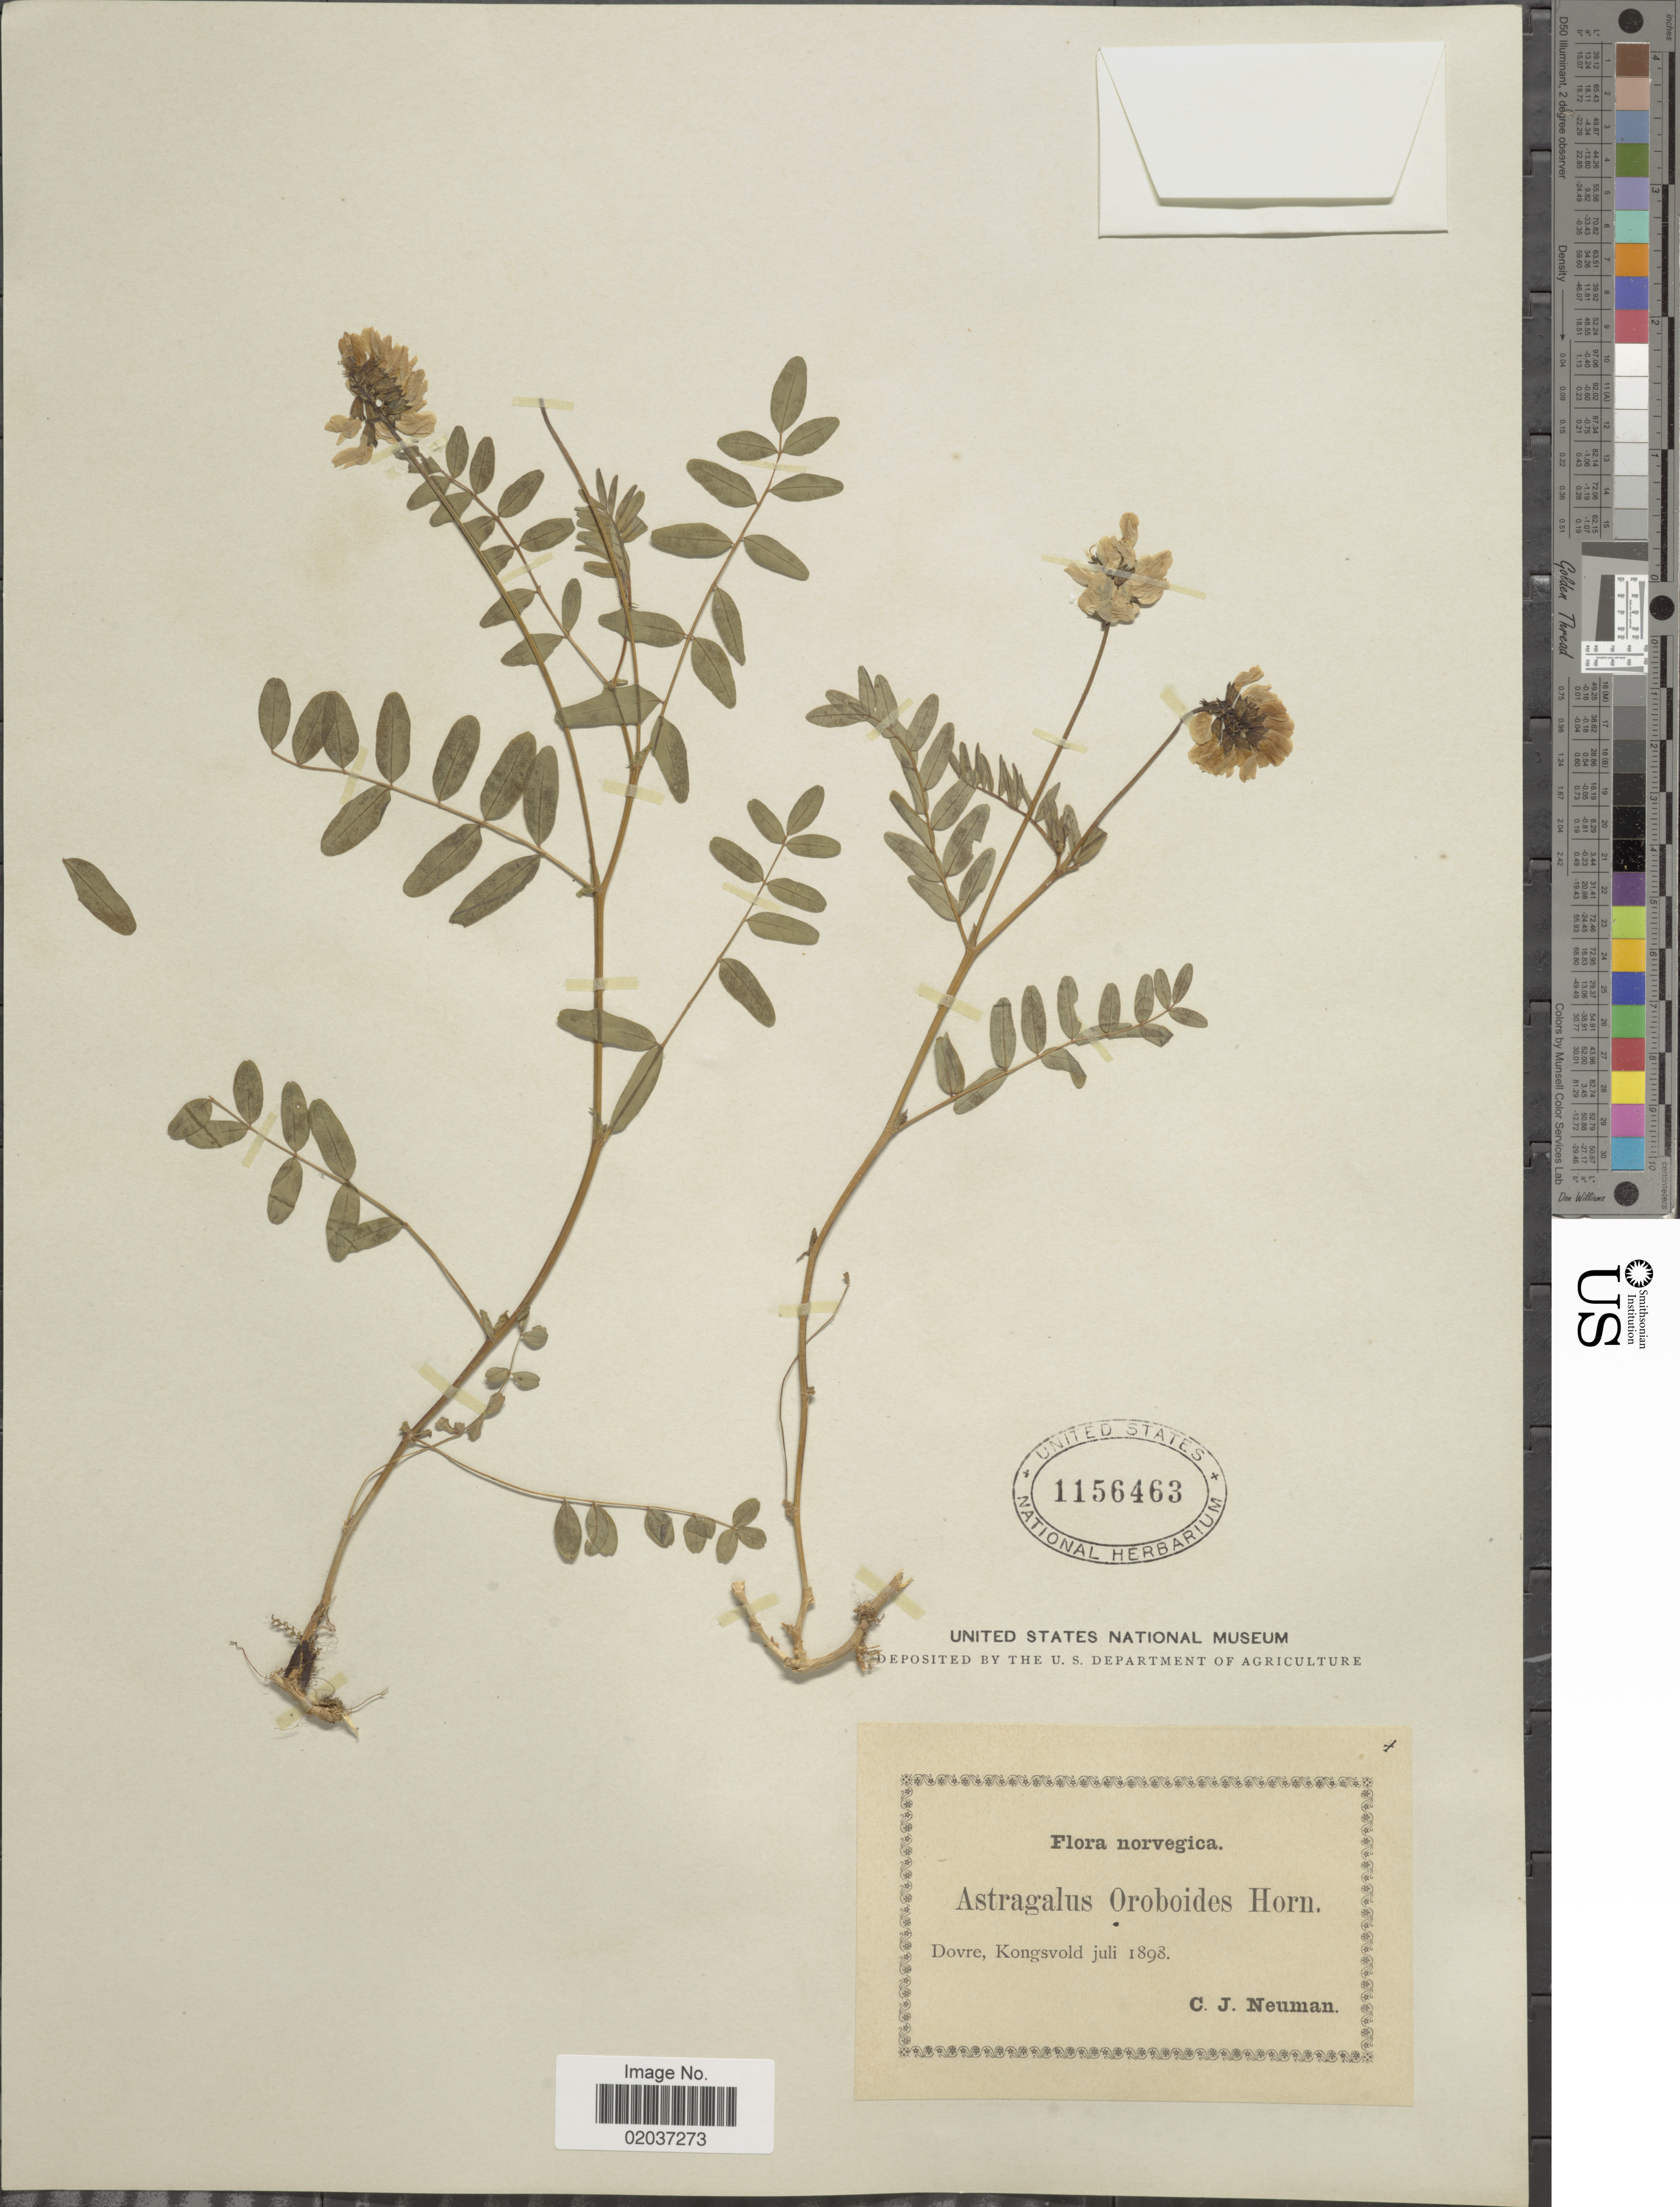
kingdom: Plantae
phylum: Tracheophyta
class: Magnoliopsida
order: Fabales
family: Fabaceae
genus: Astragalus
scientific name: Astragalus oroboides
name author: Hornem.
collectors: C. Neuman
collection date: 1898-07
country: Norway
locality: Norvegica. Dovre, Kongsvold.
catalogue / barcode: US 1156463